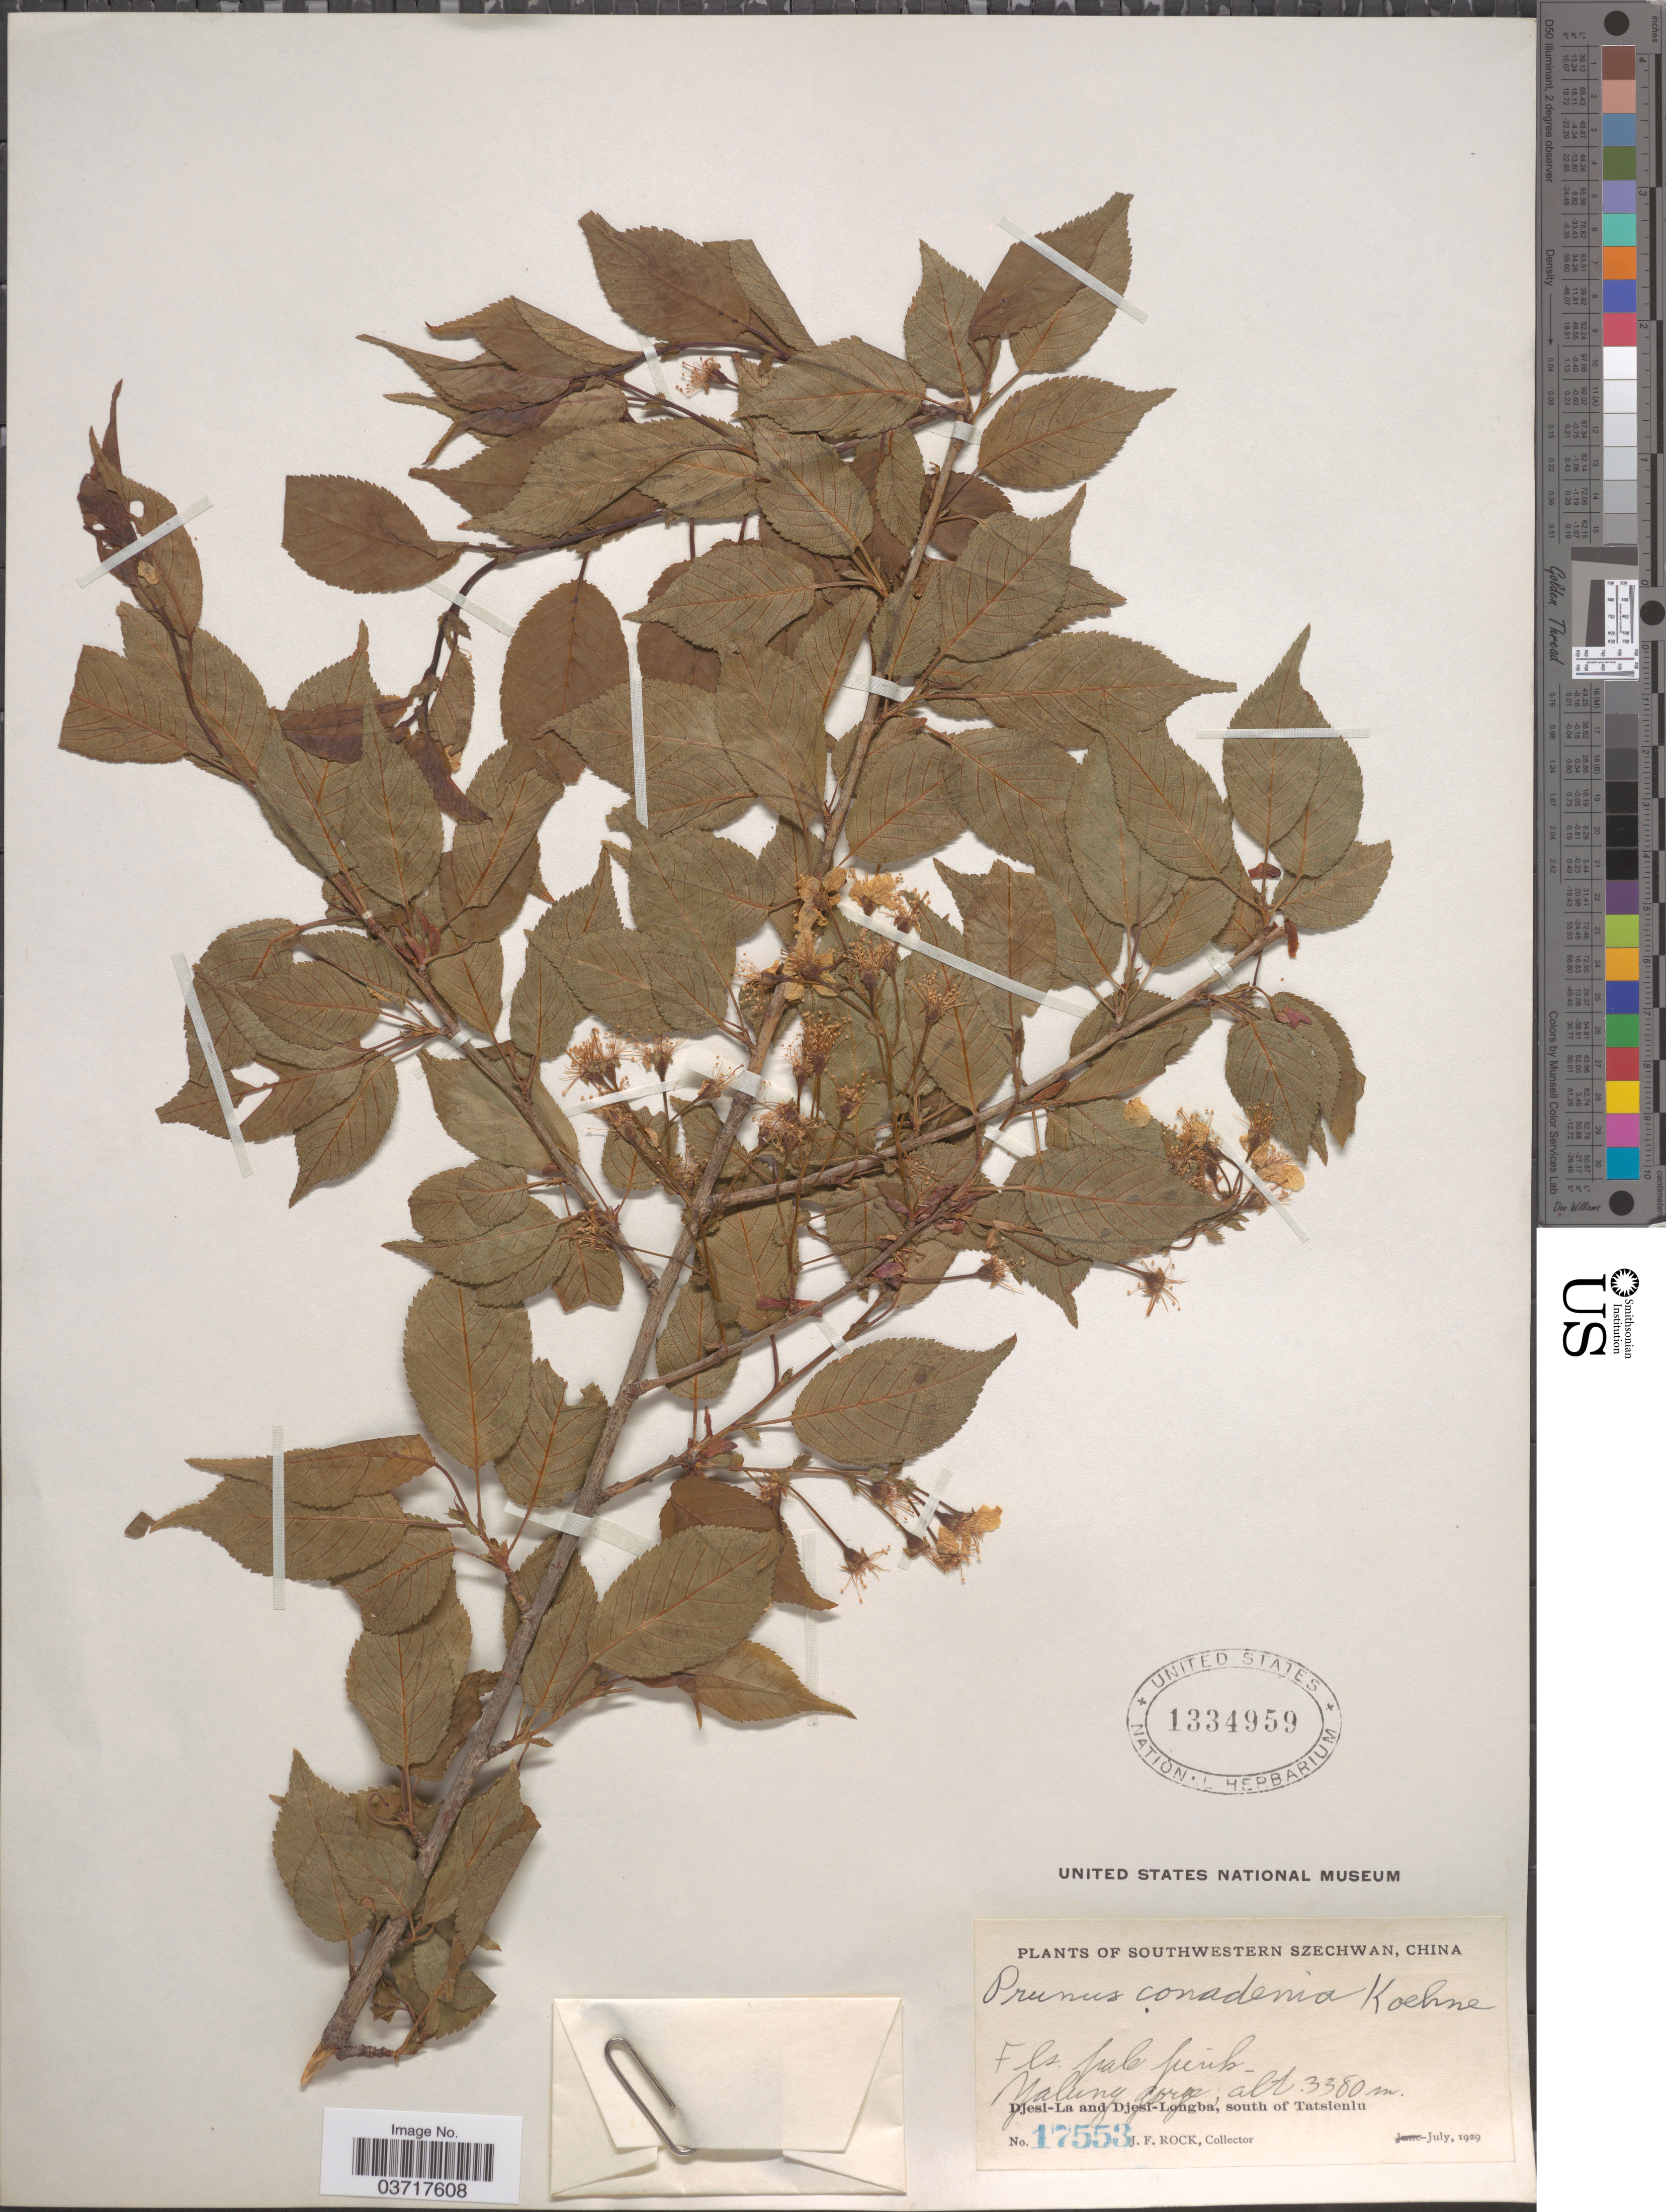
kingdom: Plantae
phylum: Tracheophyta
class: Magnoliopsida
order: Rosales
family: Rosaceae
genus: Prunus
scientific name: Prunus conadenia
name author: Koehne in Sarg.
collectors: J. Rock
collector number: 17553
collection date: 1929-07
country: China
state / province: Sichuan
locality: Southwestern Szechwan. Yalung Gorge. Djesi-La and Djesi-Longba, south of Tatsienlu.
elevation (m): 3380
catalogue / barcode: US 1334959